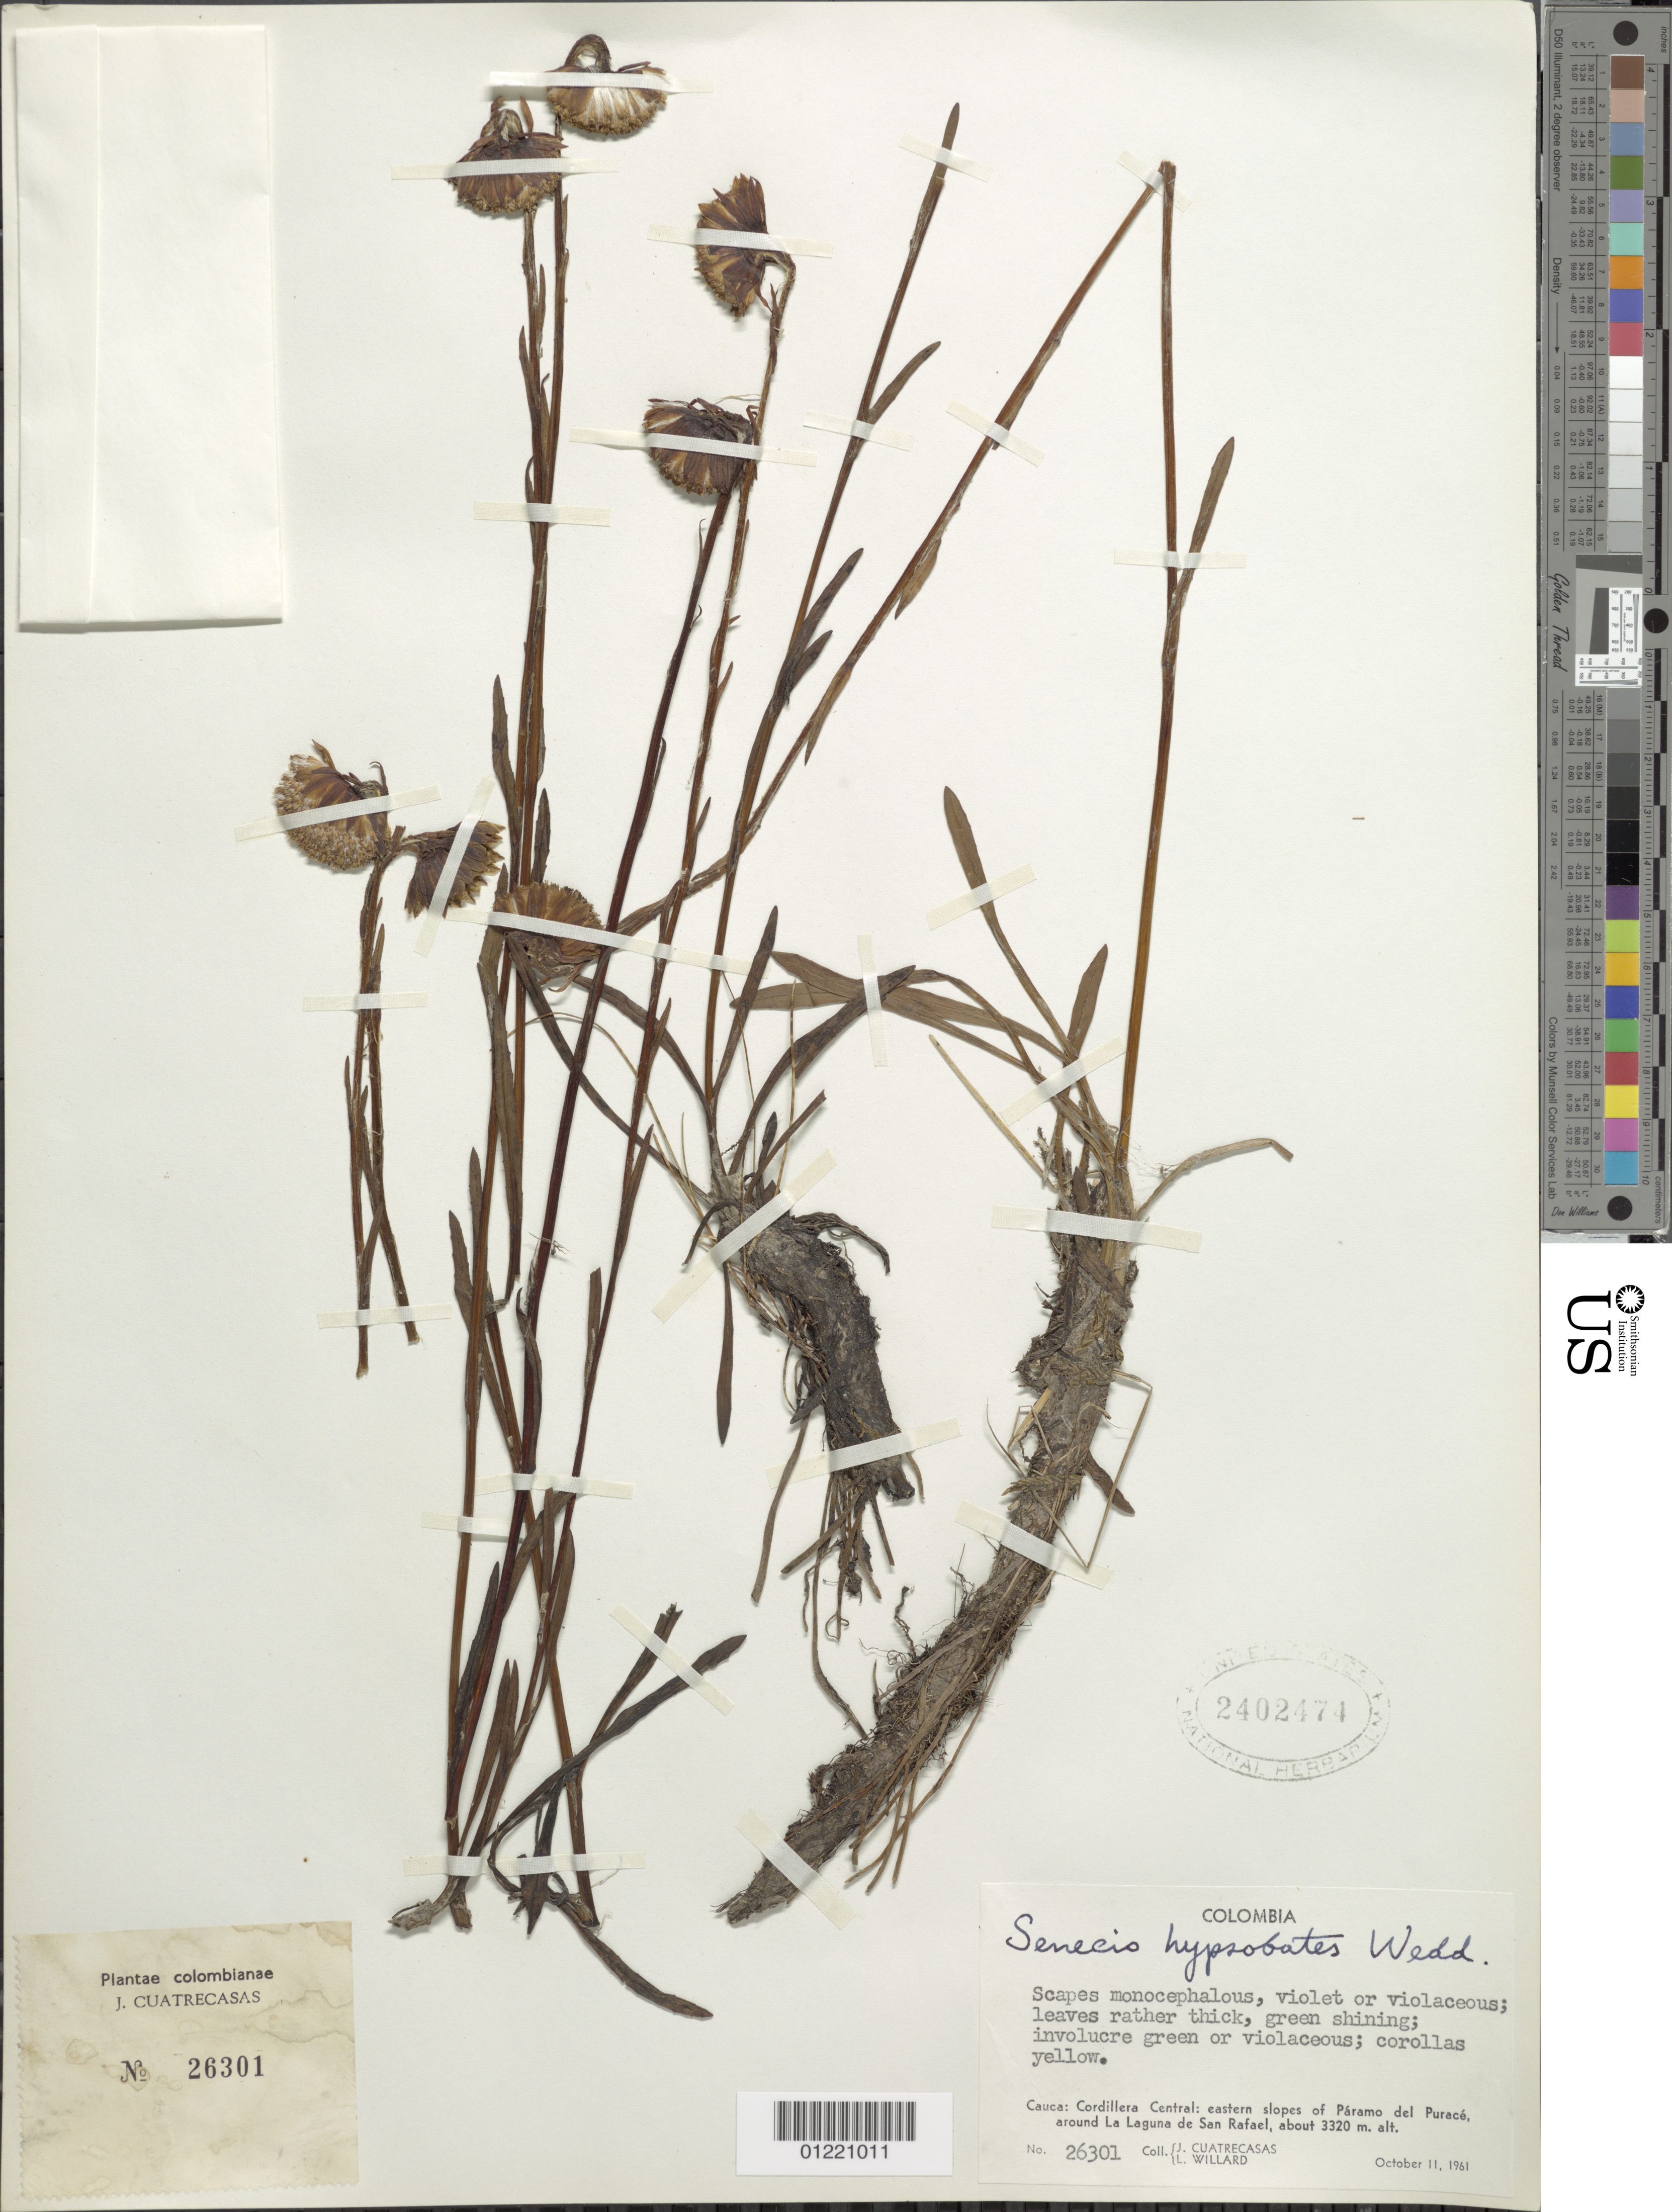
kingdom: Plantae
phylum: Tracheophyta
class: Magnoliopsida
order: Asterales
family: Asteraceae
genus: Senecio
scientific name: Senecio hypsobates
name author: Wedd.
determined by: Salomon, Luciana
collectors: J. Cuatrecasas & L. Willard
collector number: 26301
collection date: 1961-10-11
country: Colombia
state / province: Cauca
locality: Cordillera Central: eastern slopes of Paramo del Purace, around La Laguna de San Rafael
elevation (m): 3320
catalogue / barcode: US 2402474